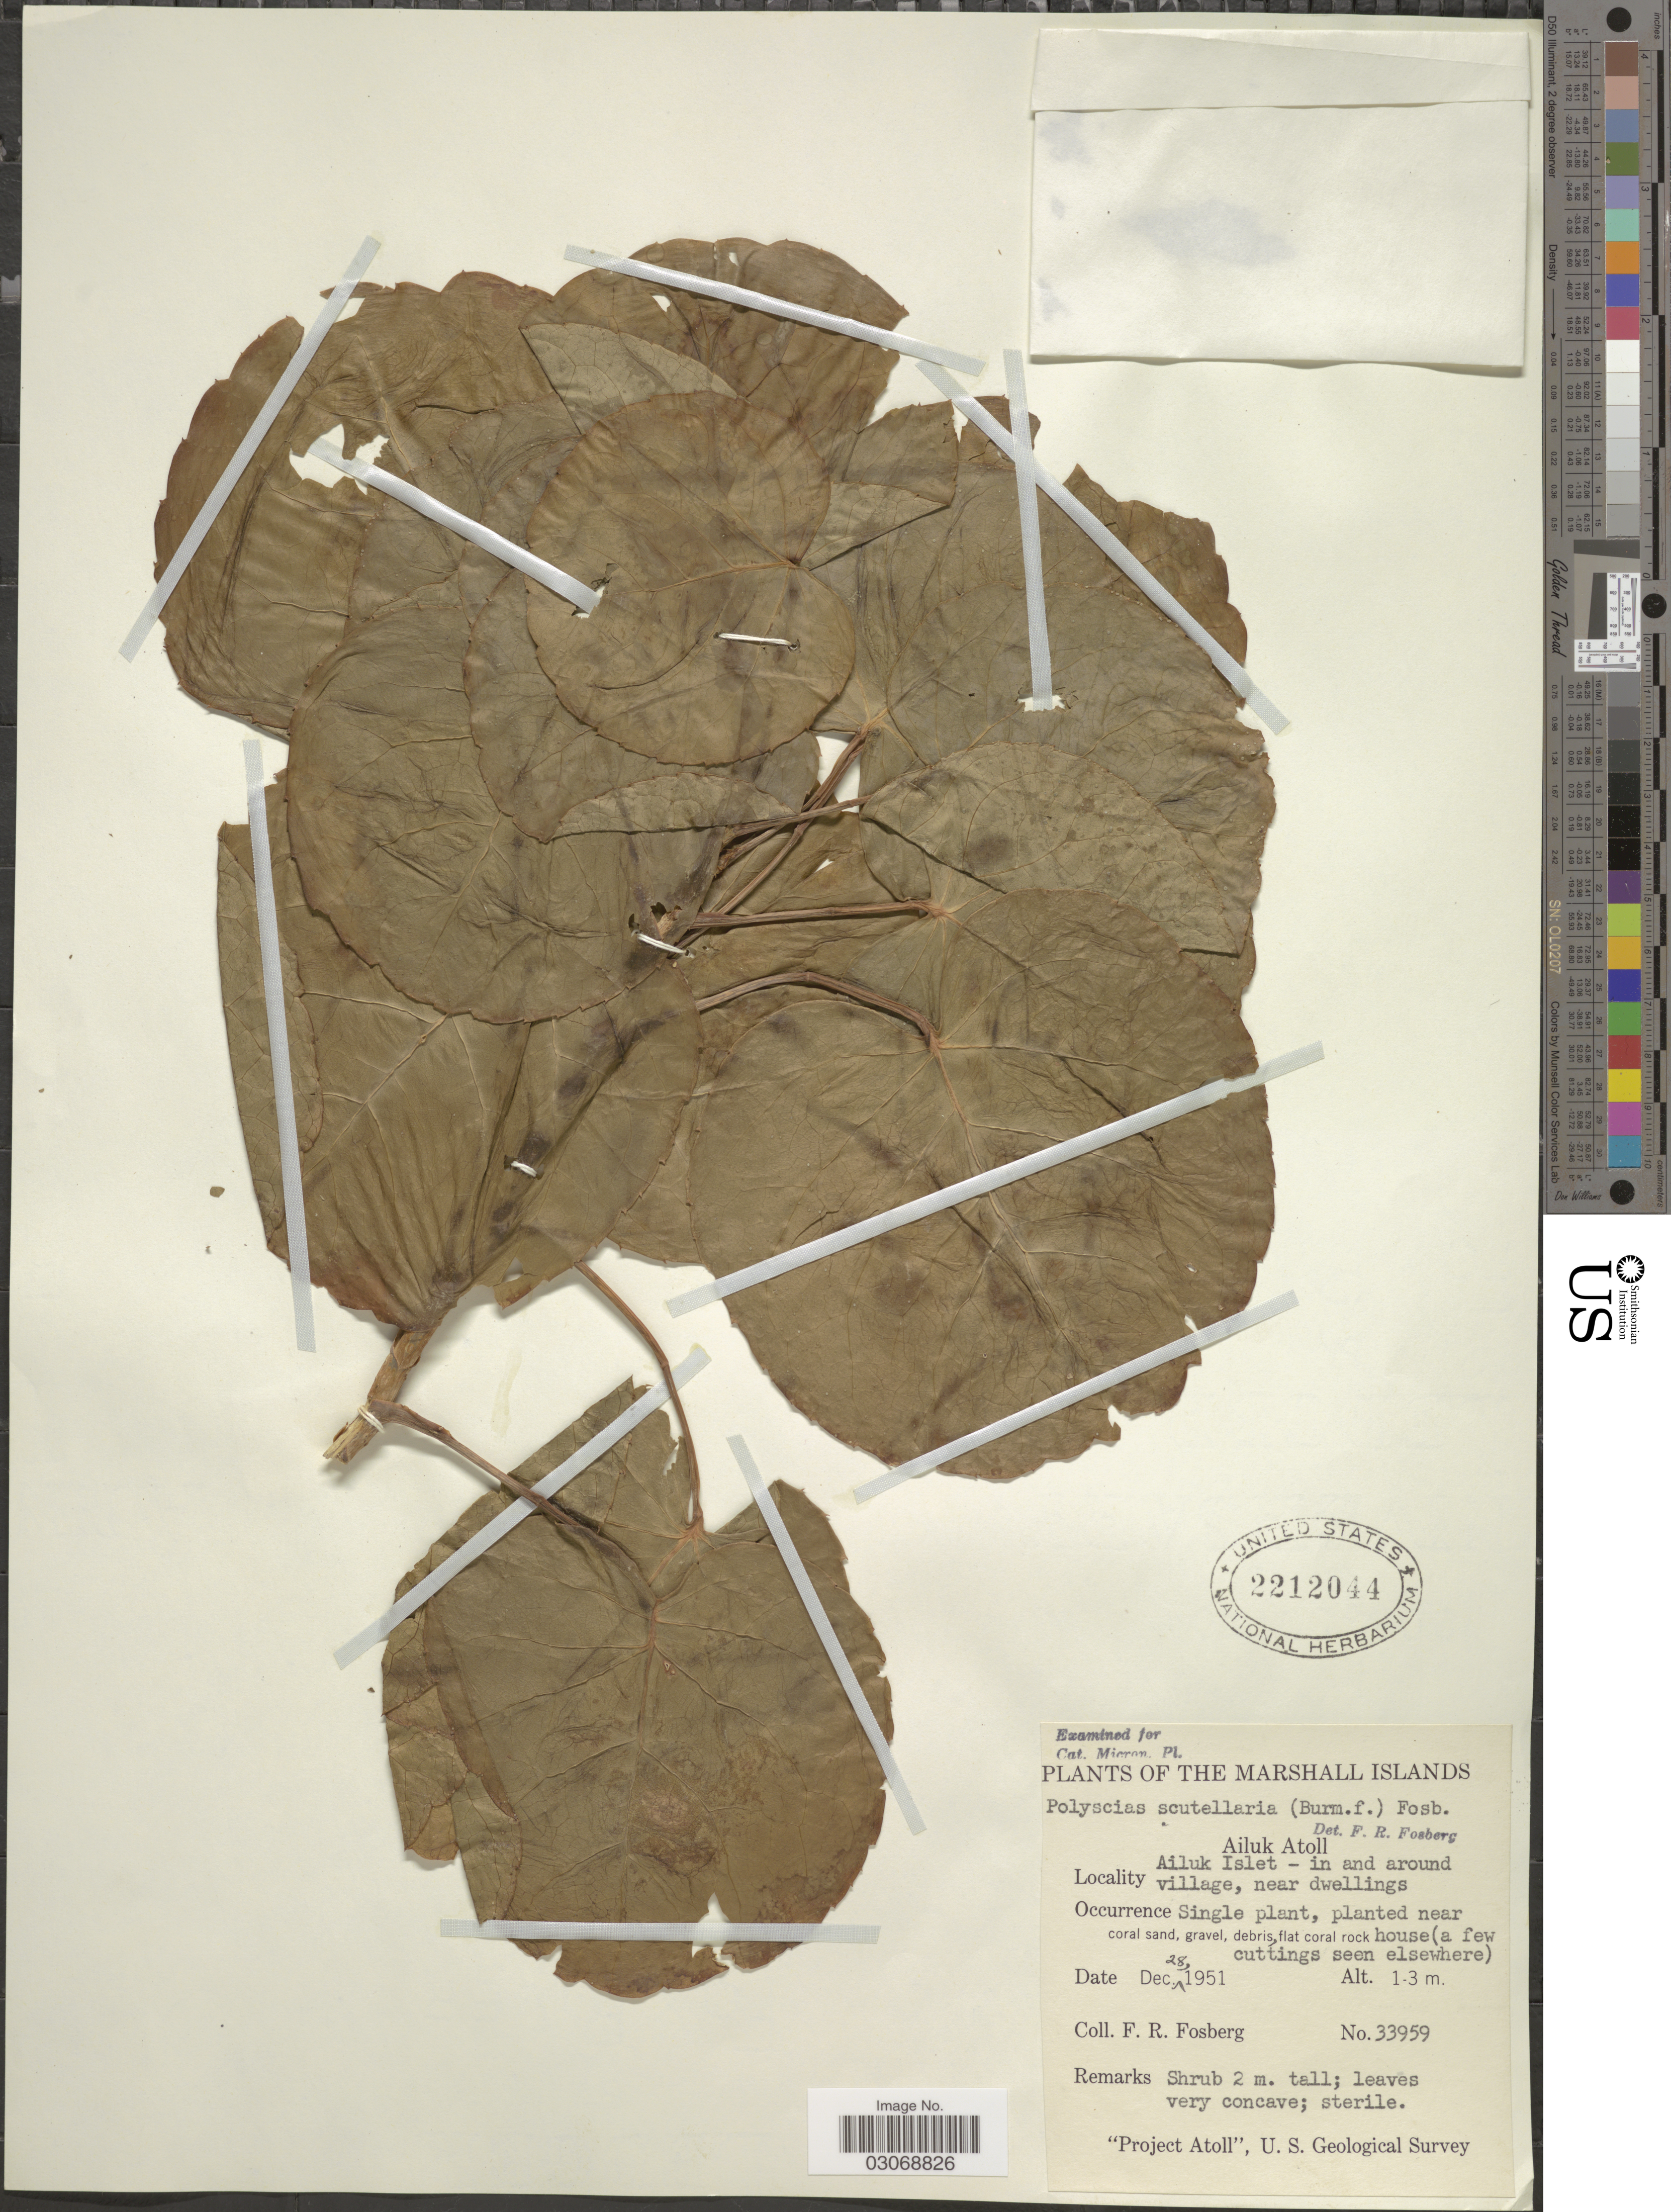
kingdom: Plantae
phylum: Tracheophyta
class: Magnoliopsida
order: Apiales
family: Araliaceae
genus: Polyscias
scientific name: Polyscias scutellaria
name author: (Burm. f.) Fosberg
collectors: F. R. Fosberg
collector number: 33959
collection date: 1951-12-28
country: Marshall Islands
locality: The Marshall Islands. Ailuk Atoll. Ailuk Islet - in and around village, near dwellings.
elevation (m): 1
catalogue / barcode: US 2212044